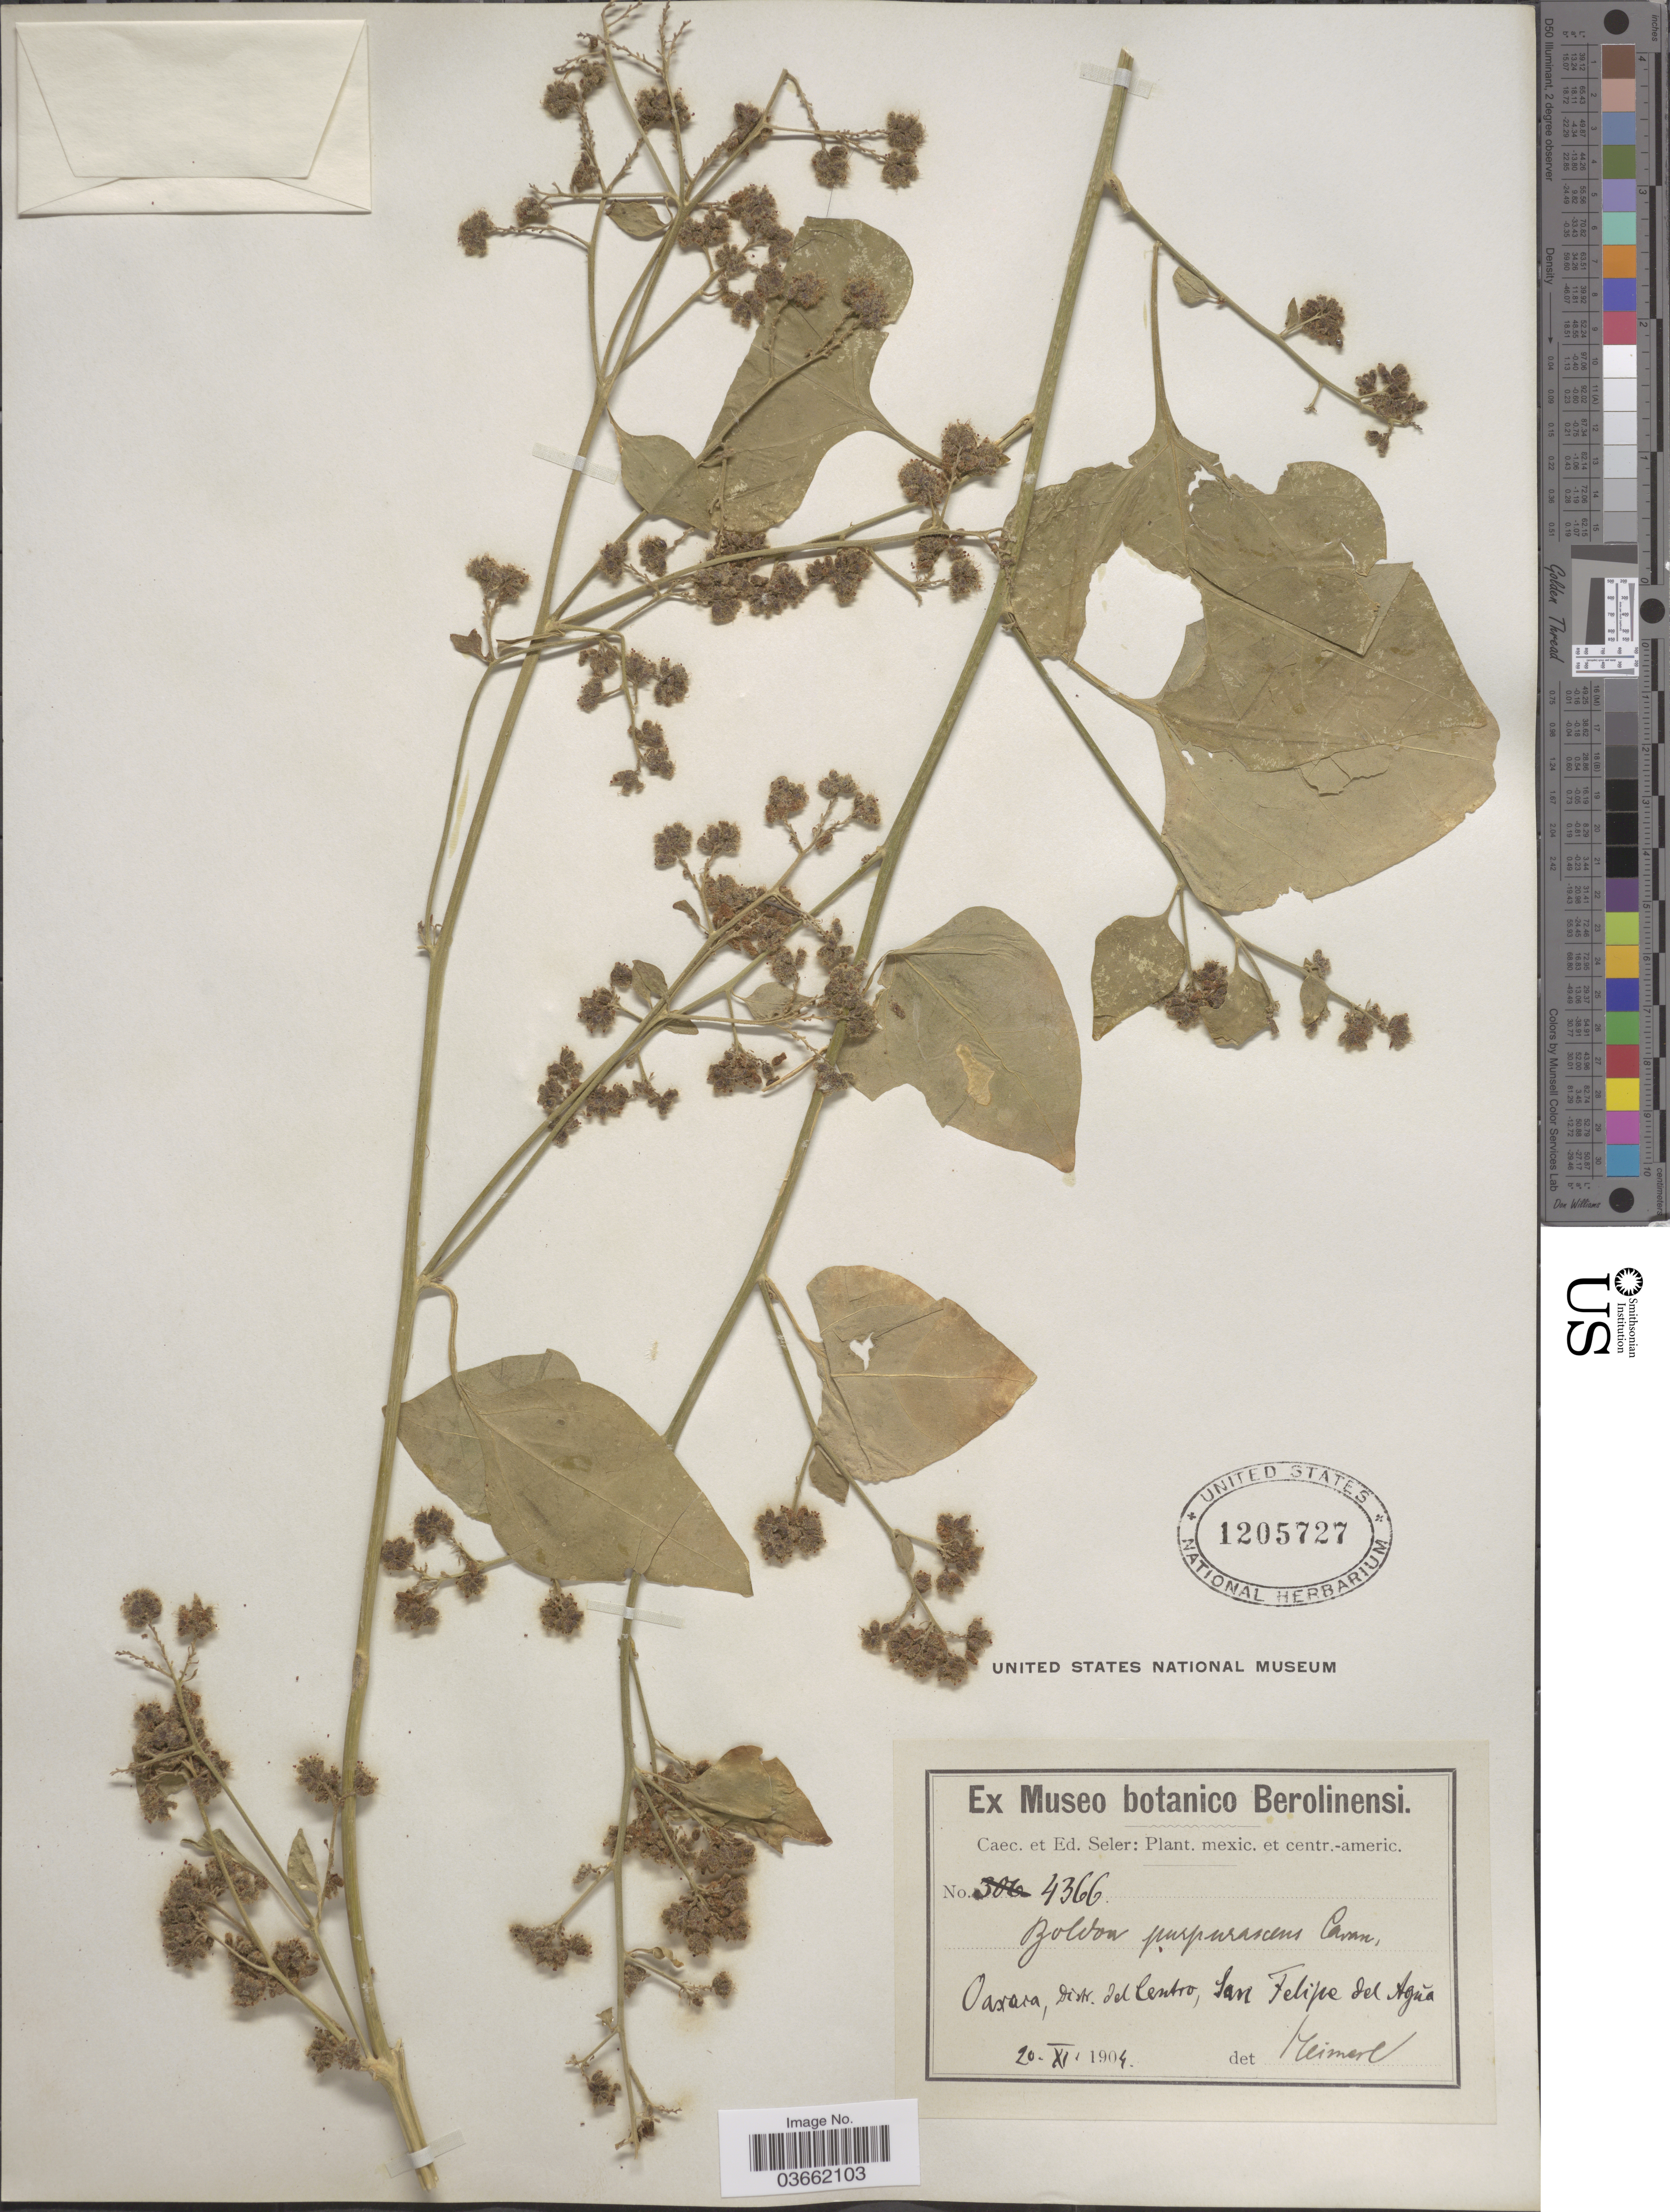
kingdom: Plantae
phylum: Tracheophyta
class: Magnoliopsida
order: Caryophyllales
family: Nyctaginaceae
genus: Salpianthus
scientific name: Salpianthus purpurascens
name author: (Cav. ex Lag.) Hook. & Arn.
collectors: C. Seler & E. G. Seler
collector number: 4366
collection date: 1904-11-20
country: Mexico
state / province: Oaxaca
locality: Centr.-americ. Distr. del Centro, San Felipe del Agúa.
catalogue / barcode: US 1205727